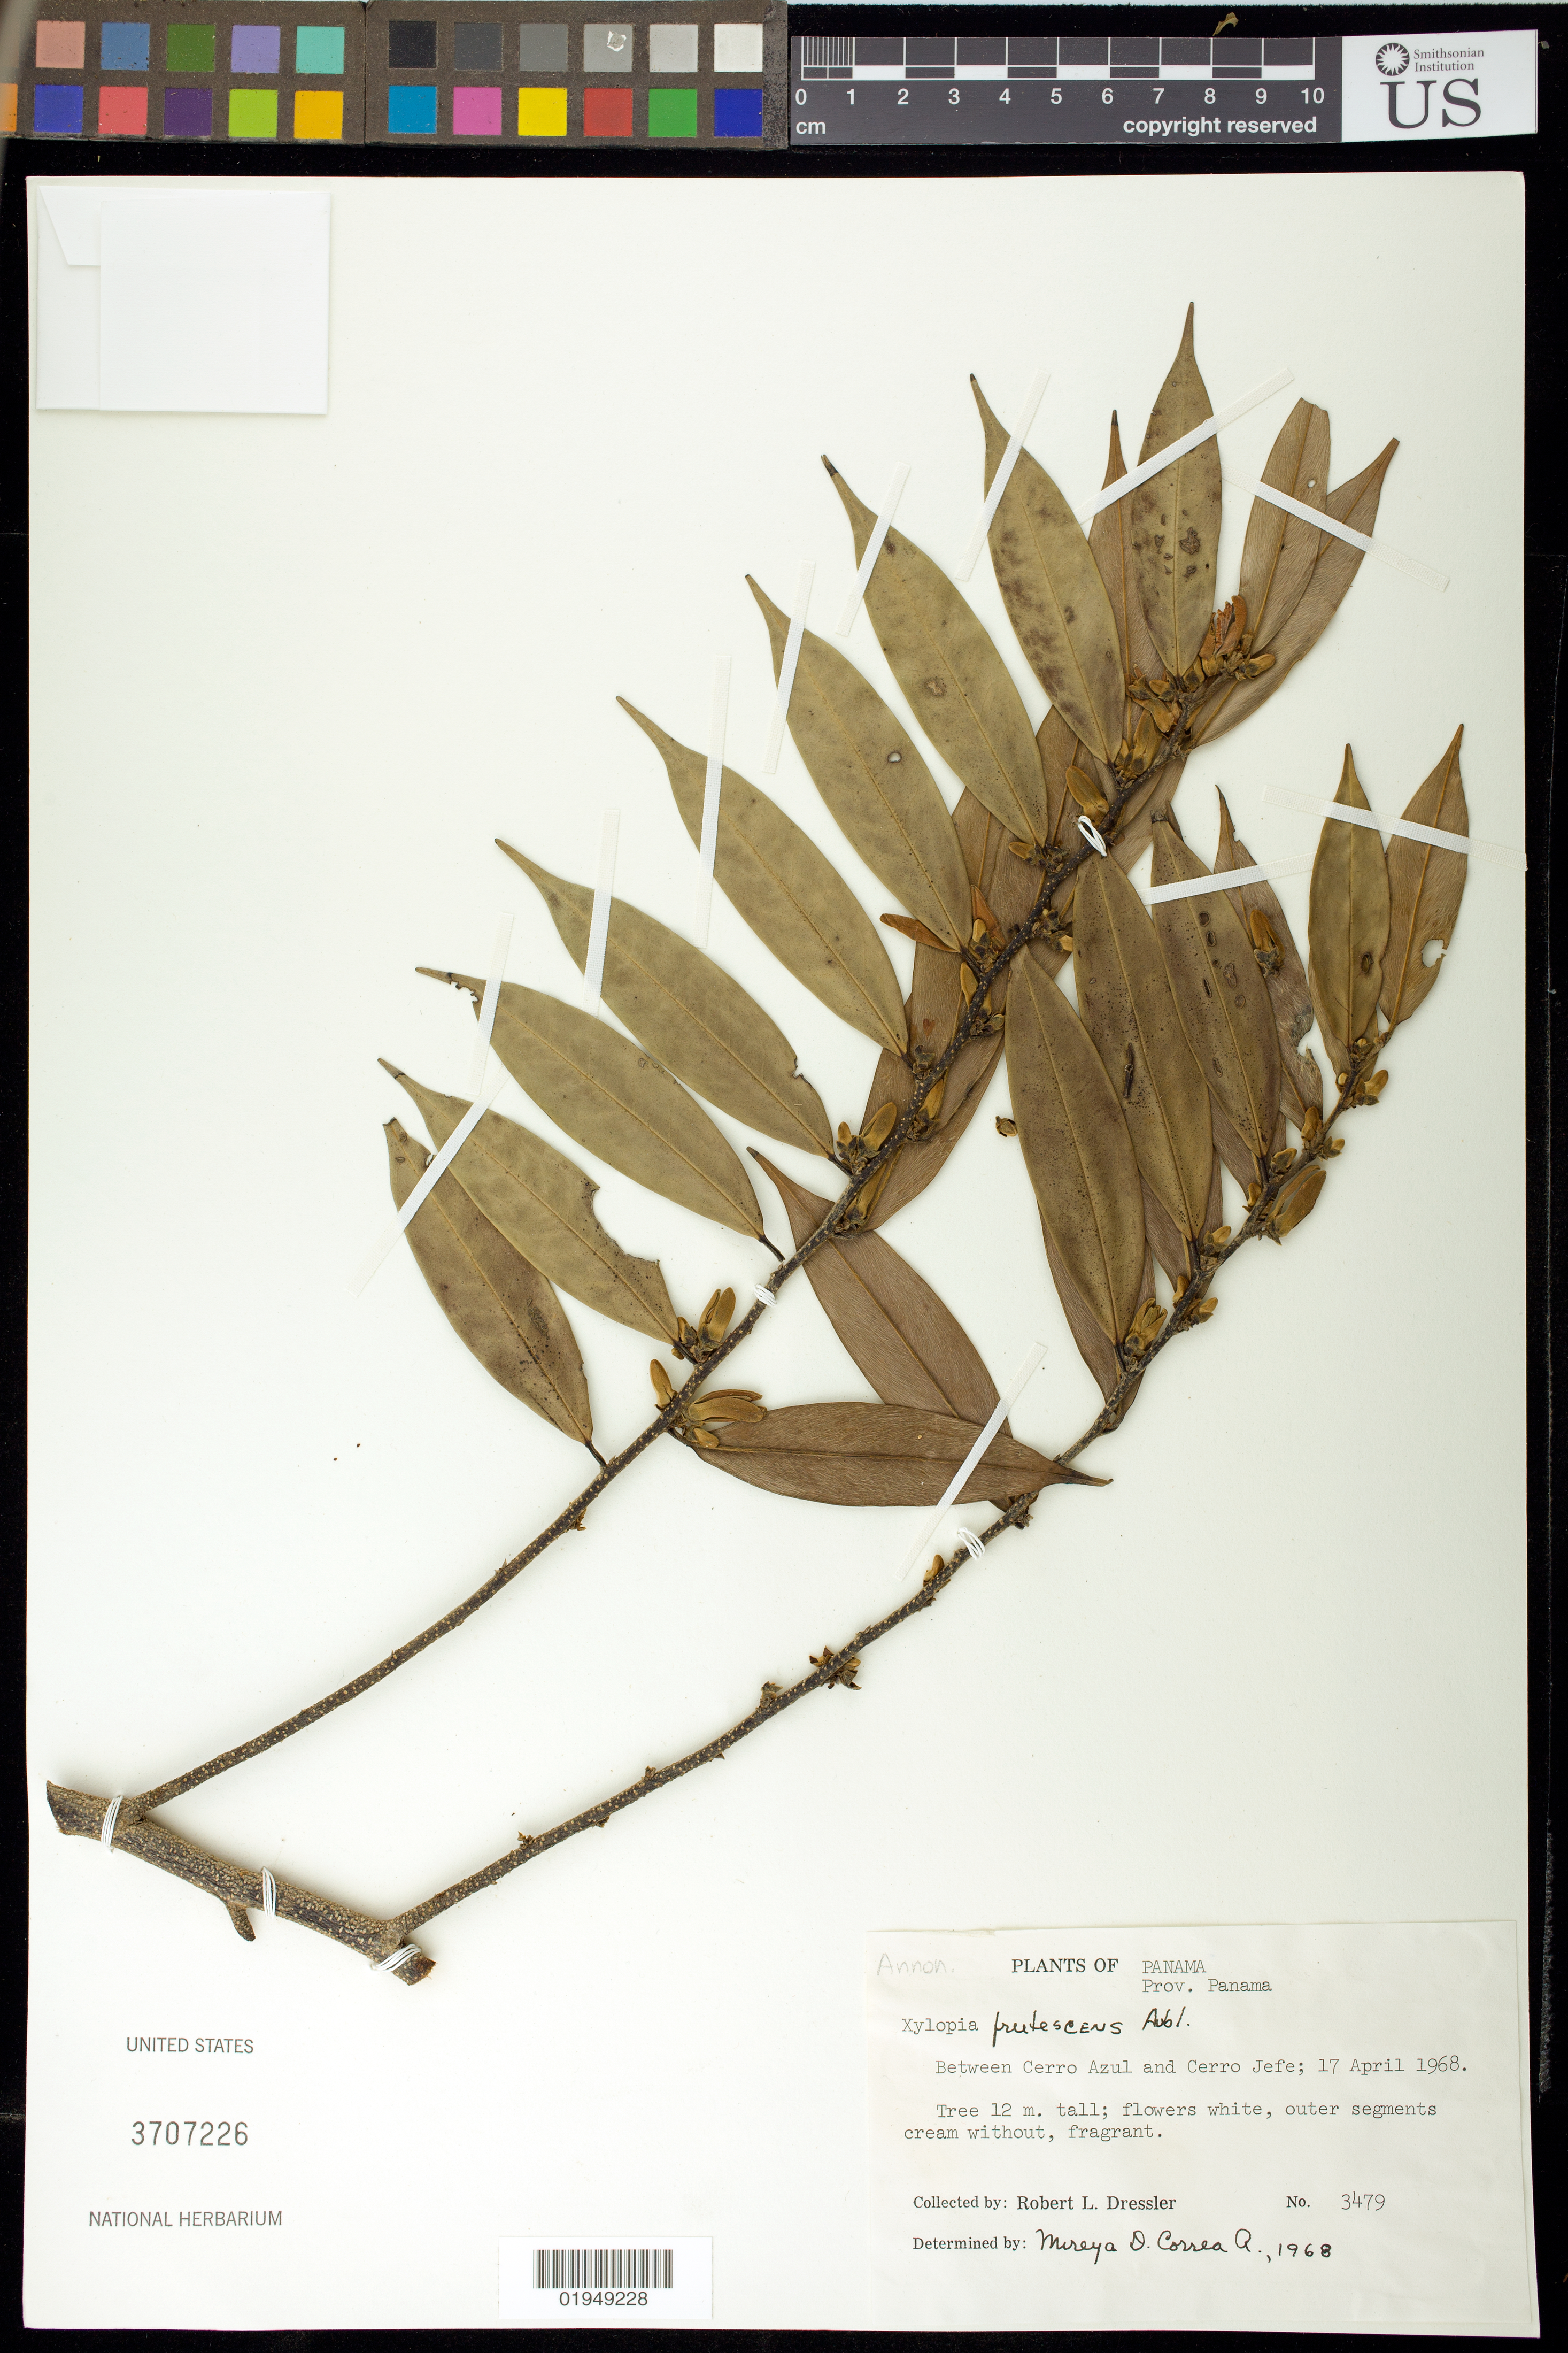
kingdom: Plantae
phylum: Tracheophyta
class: Magnoliopsida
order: Magnoliales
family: Annonaceae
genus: Xylopia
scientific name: Xylopia frutescens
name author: Aubl.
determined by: Corrêa-A., M. D.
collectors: R. Dressler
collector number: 3479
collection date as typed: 17 Apr 1968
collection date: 1968-04-17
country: Panama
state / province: Panamá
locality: Between Cerro Azul and Cerro Jefe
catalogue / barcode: US 3707226